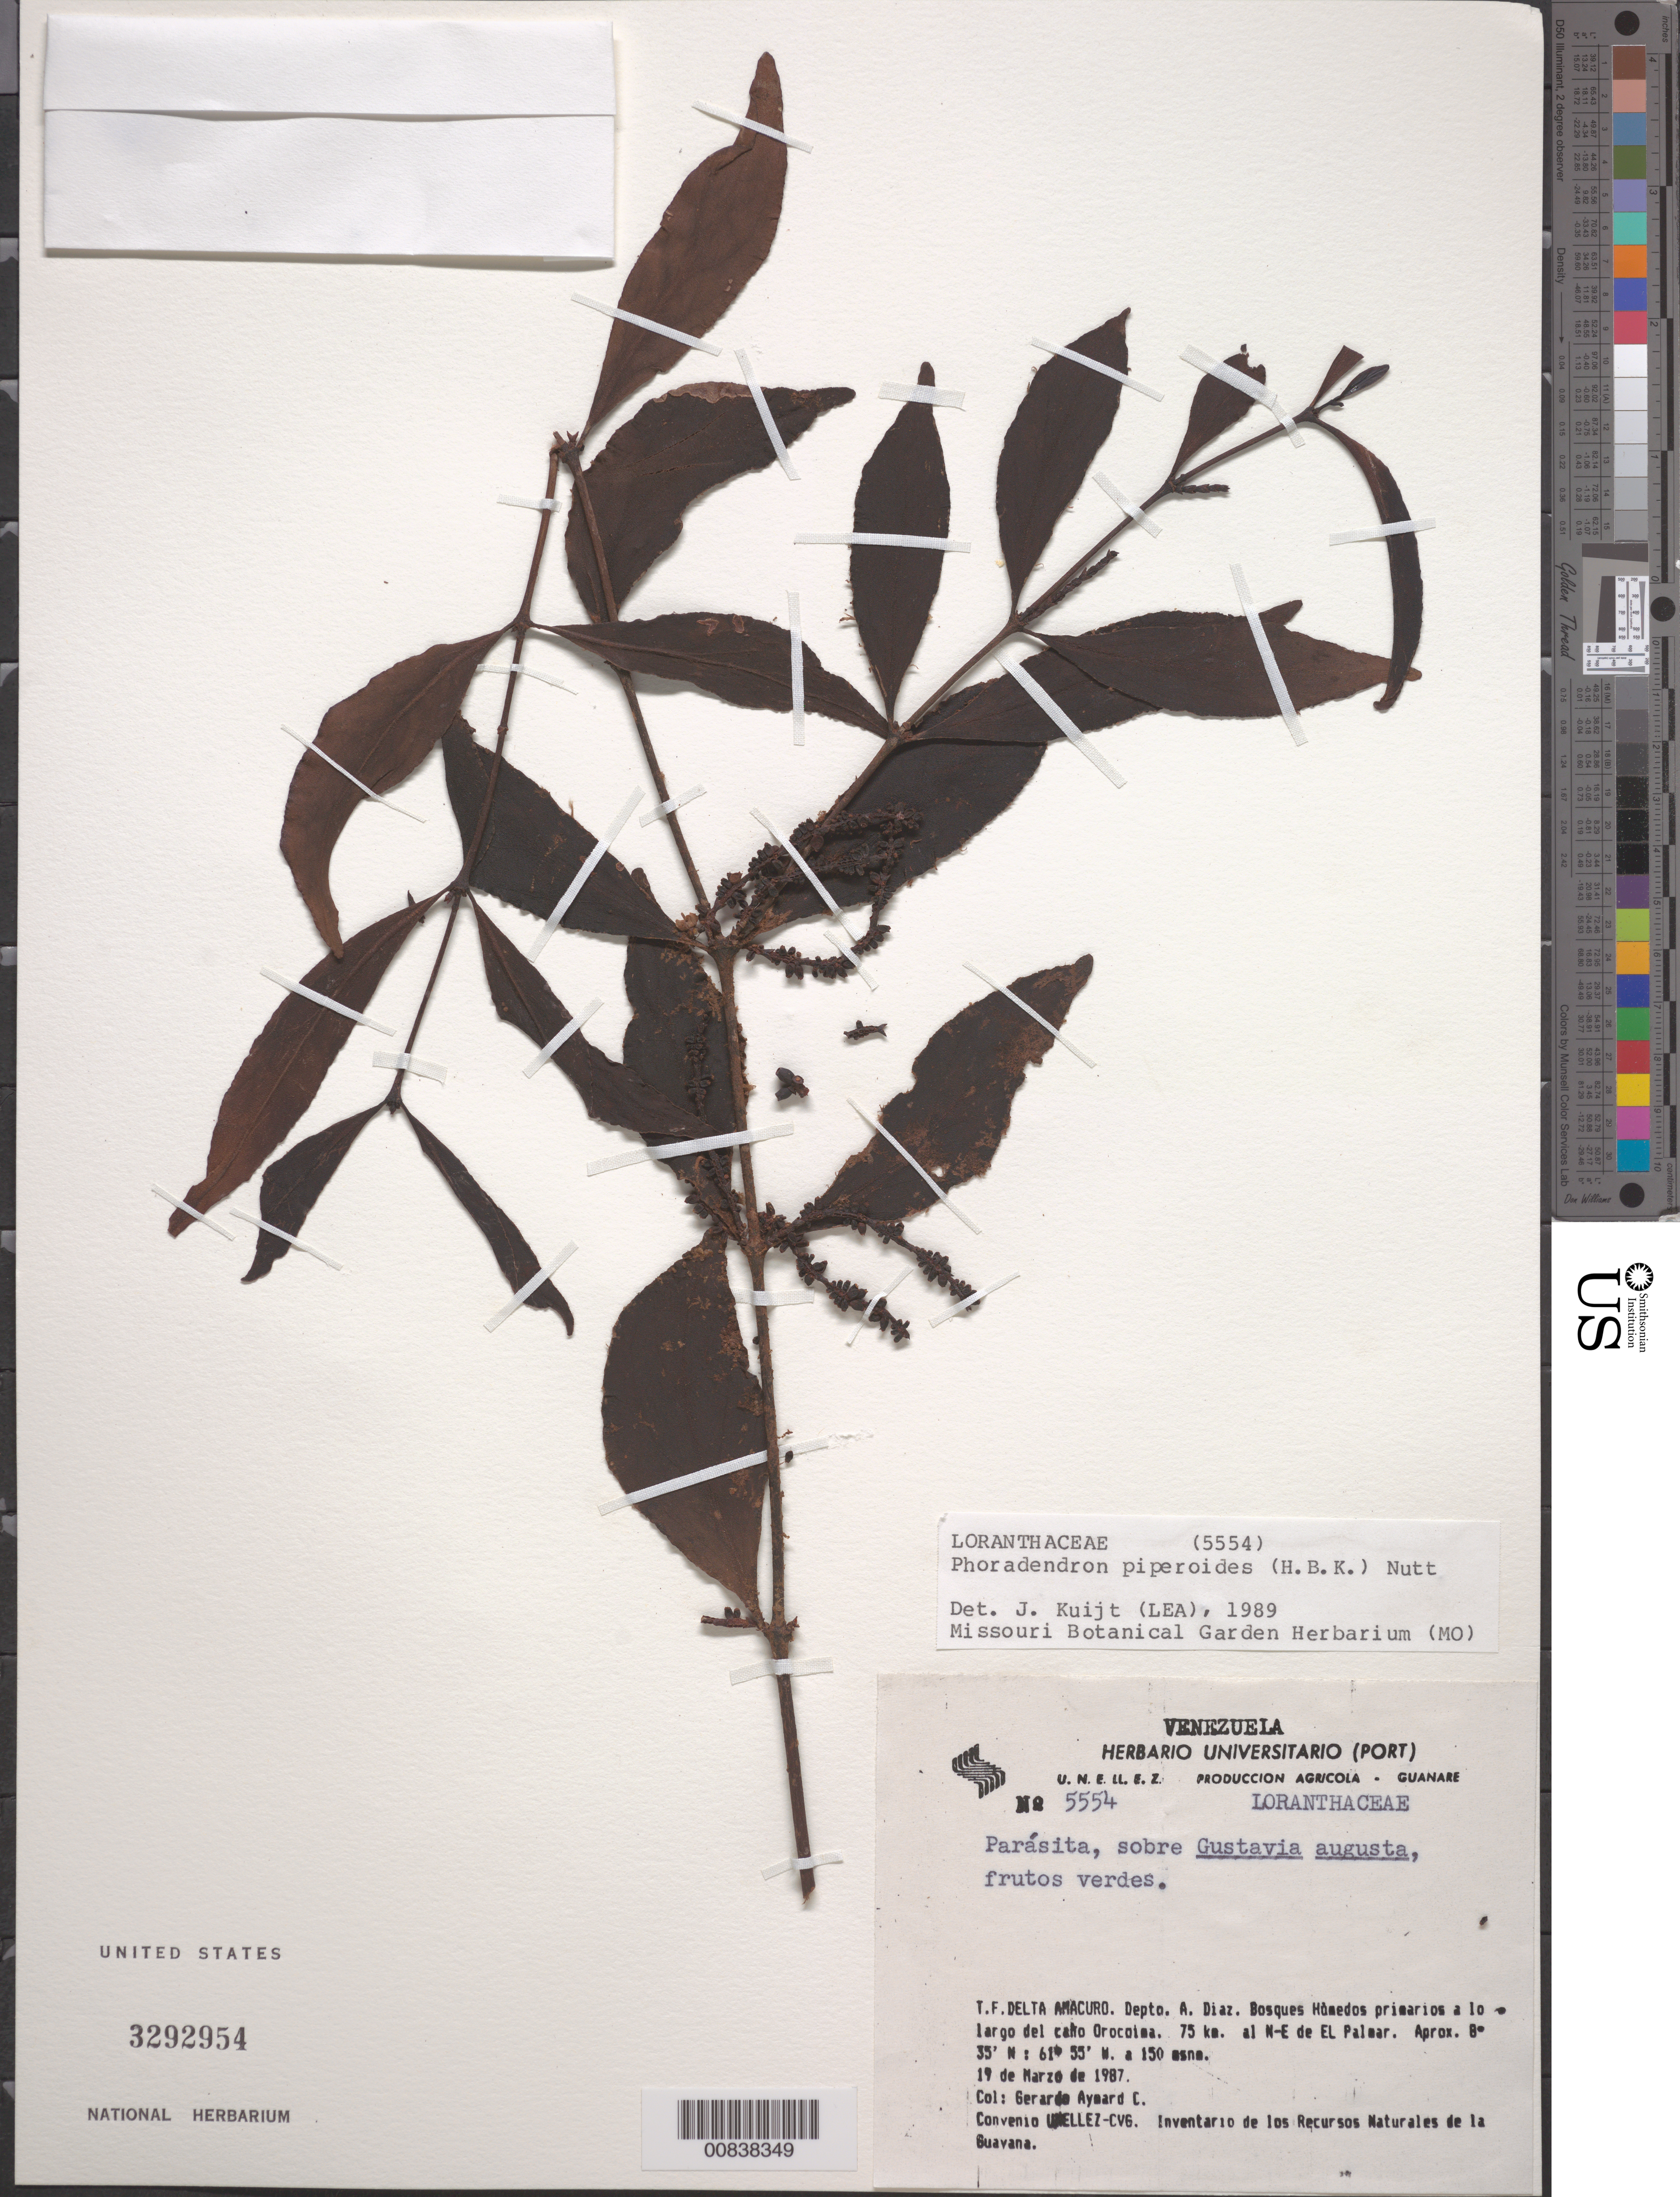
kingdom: Plantae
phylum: Tracheophyta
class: Magnoliopsida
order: Santalales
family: Viscaceae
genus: Phoradendron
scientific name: Phoradendron piperoides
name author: (Kunth) Trel.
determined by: Kuijt, Job, (CANADA)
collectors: G. A. Aymard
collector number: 5554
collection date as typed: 19-Mar-87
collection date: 1987-03-19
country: Venezuela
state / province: Delta Amacuro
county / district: Antonio Díaz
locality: Caño Orocoima, 75 km al NE de El Palmar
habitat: Bosques húmedos primarios; Gustavia augusta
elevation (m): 150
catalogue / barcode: US 3292954